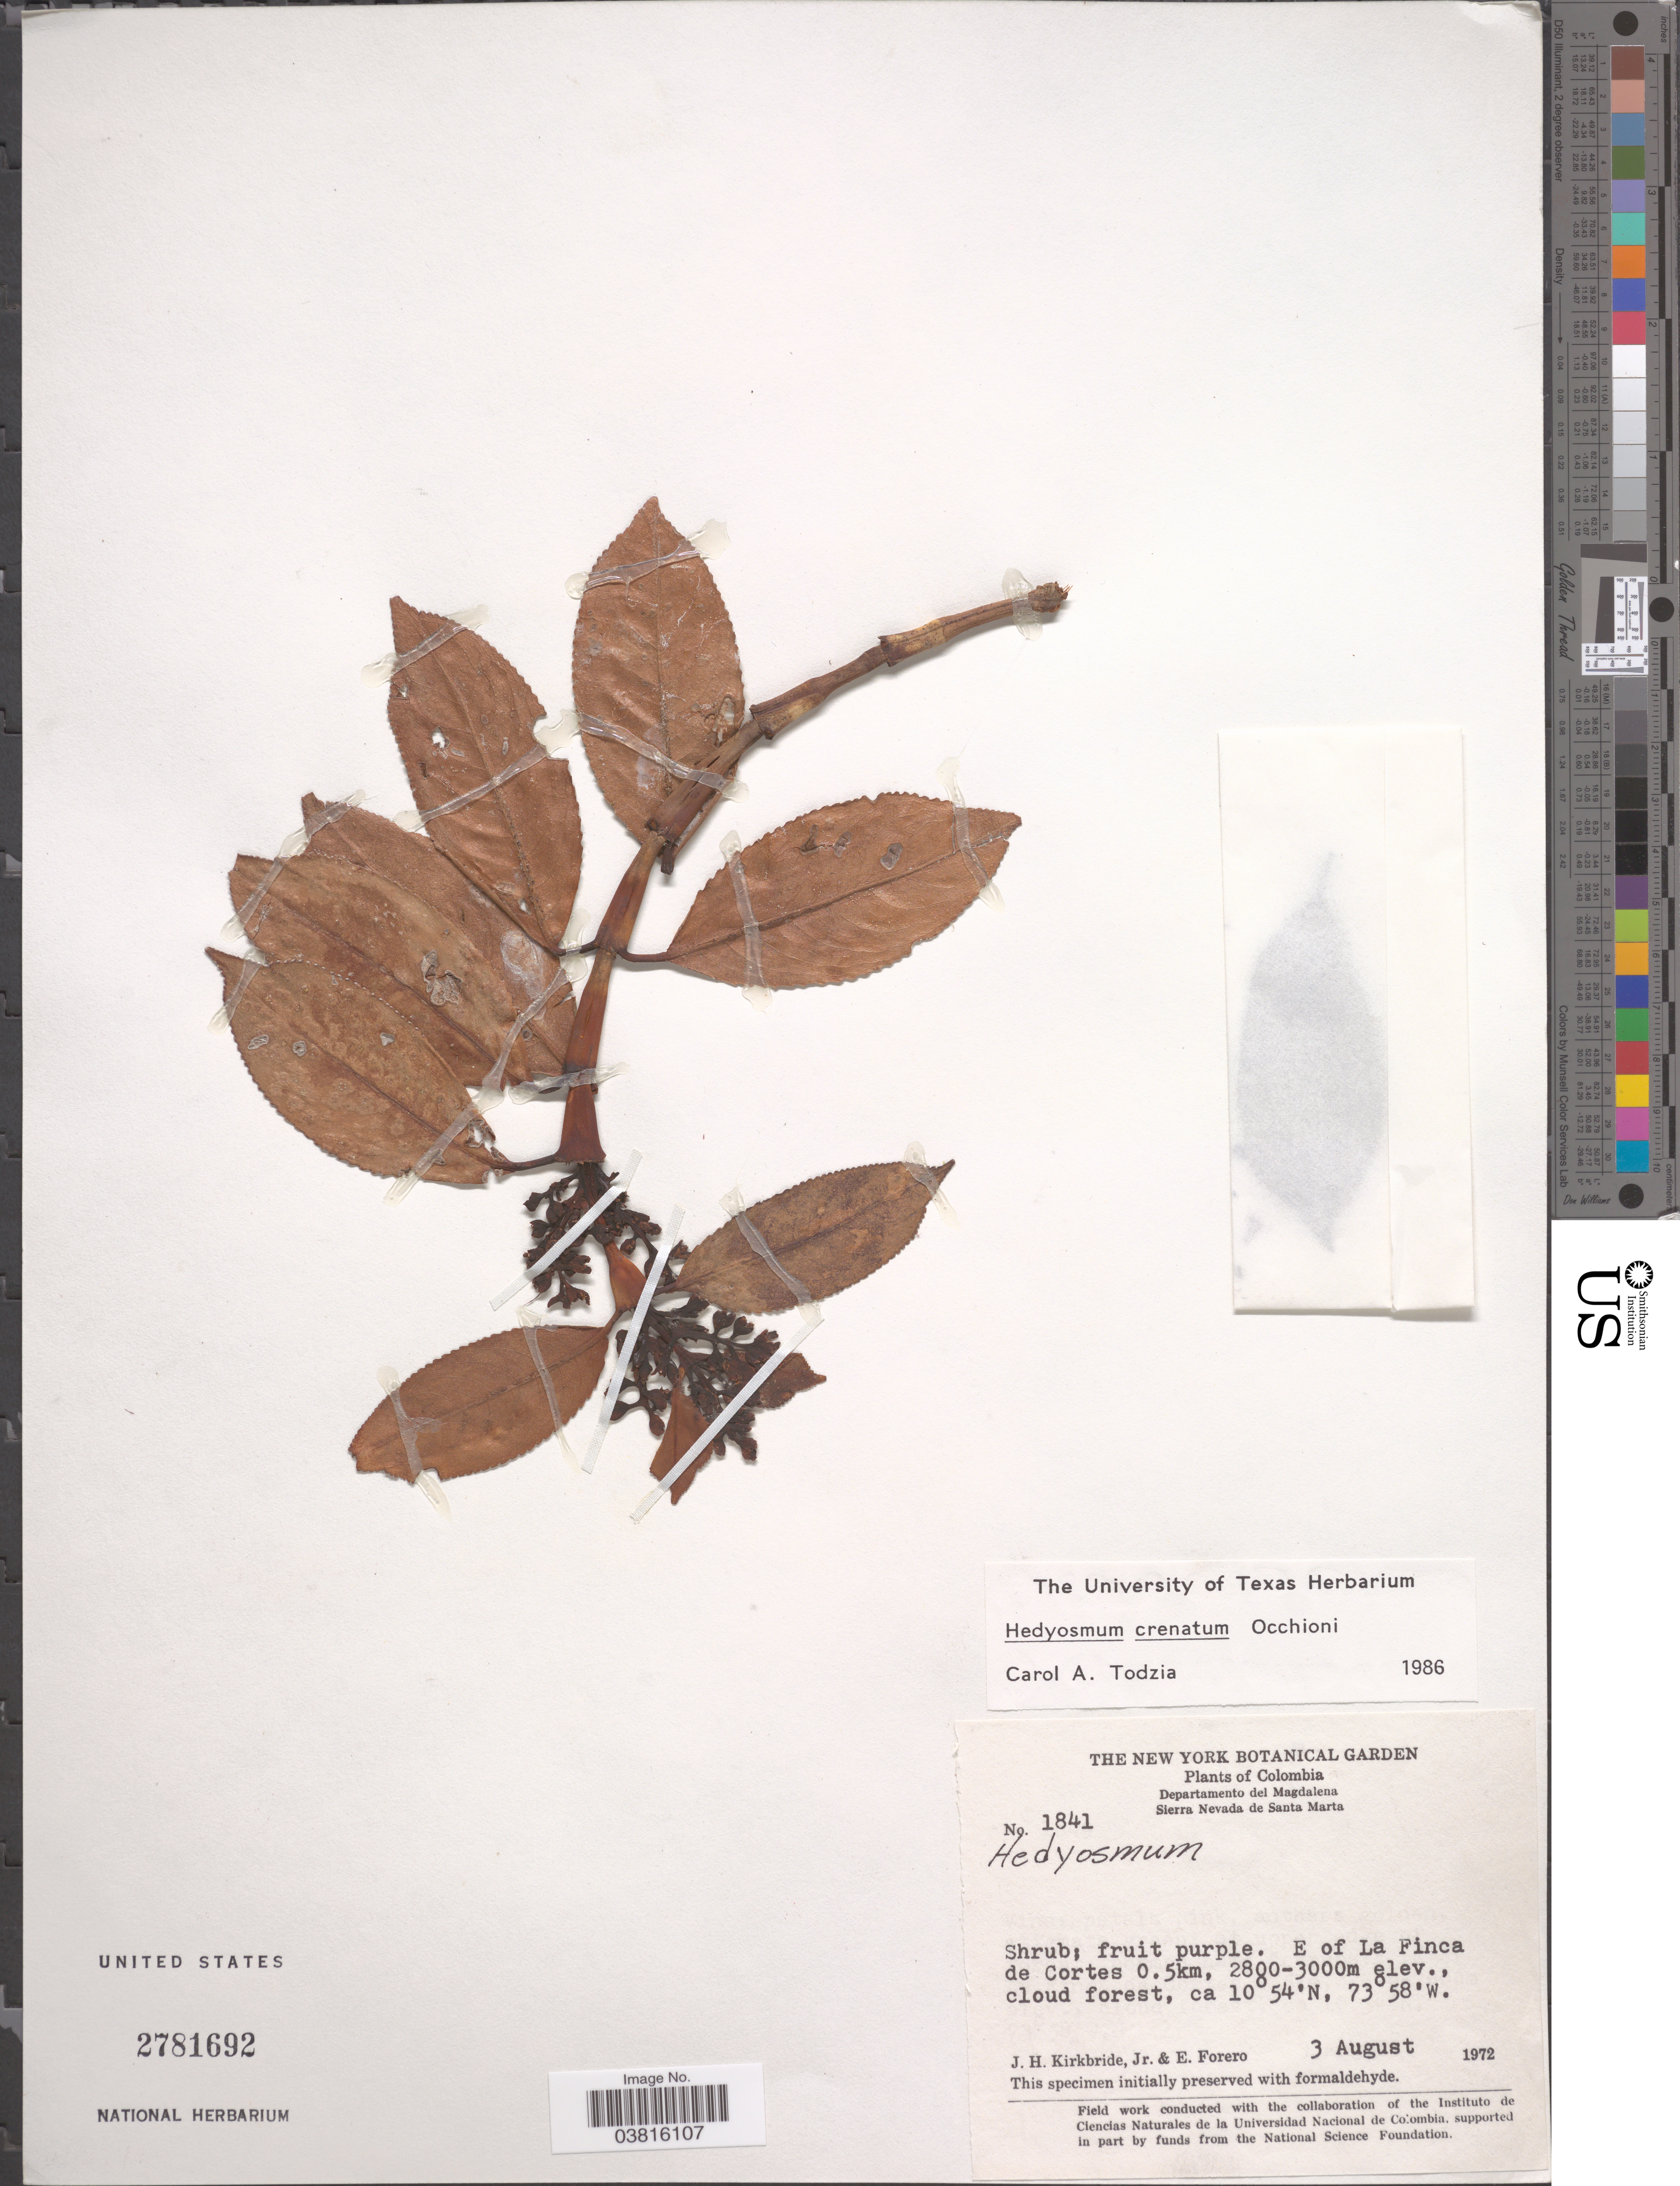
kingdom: Plantae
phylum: Tracheophyta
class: Magnoliopsida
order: Chloranthales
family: Chloranthaceae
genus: Hedyosmum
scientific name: Hedyosmum crenatum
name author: Occhioni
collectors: J. H. Kirkbride & E. Forero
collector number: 1841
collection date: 1972-08-03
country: Colombia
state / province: Magdalena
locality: Departamento del Magdalena. Sierra Nevada de Santa Marta. E of La Finca de Cortes 0.5km.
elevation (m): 2800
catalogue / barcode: US 2781692